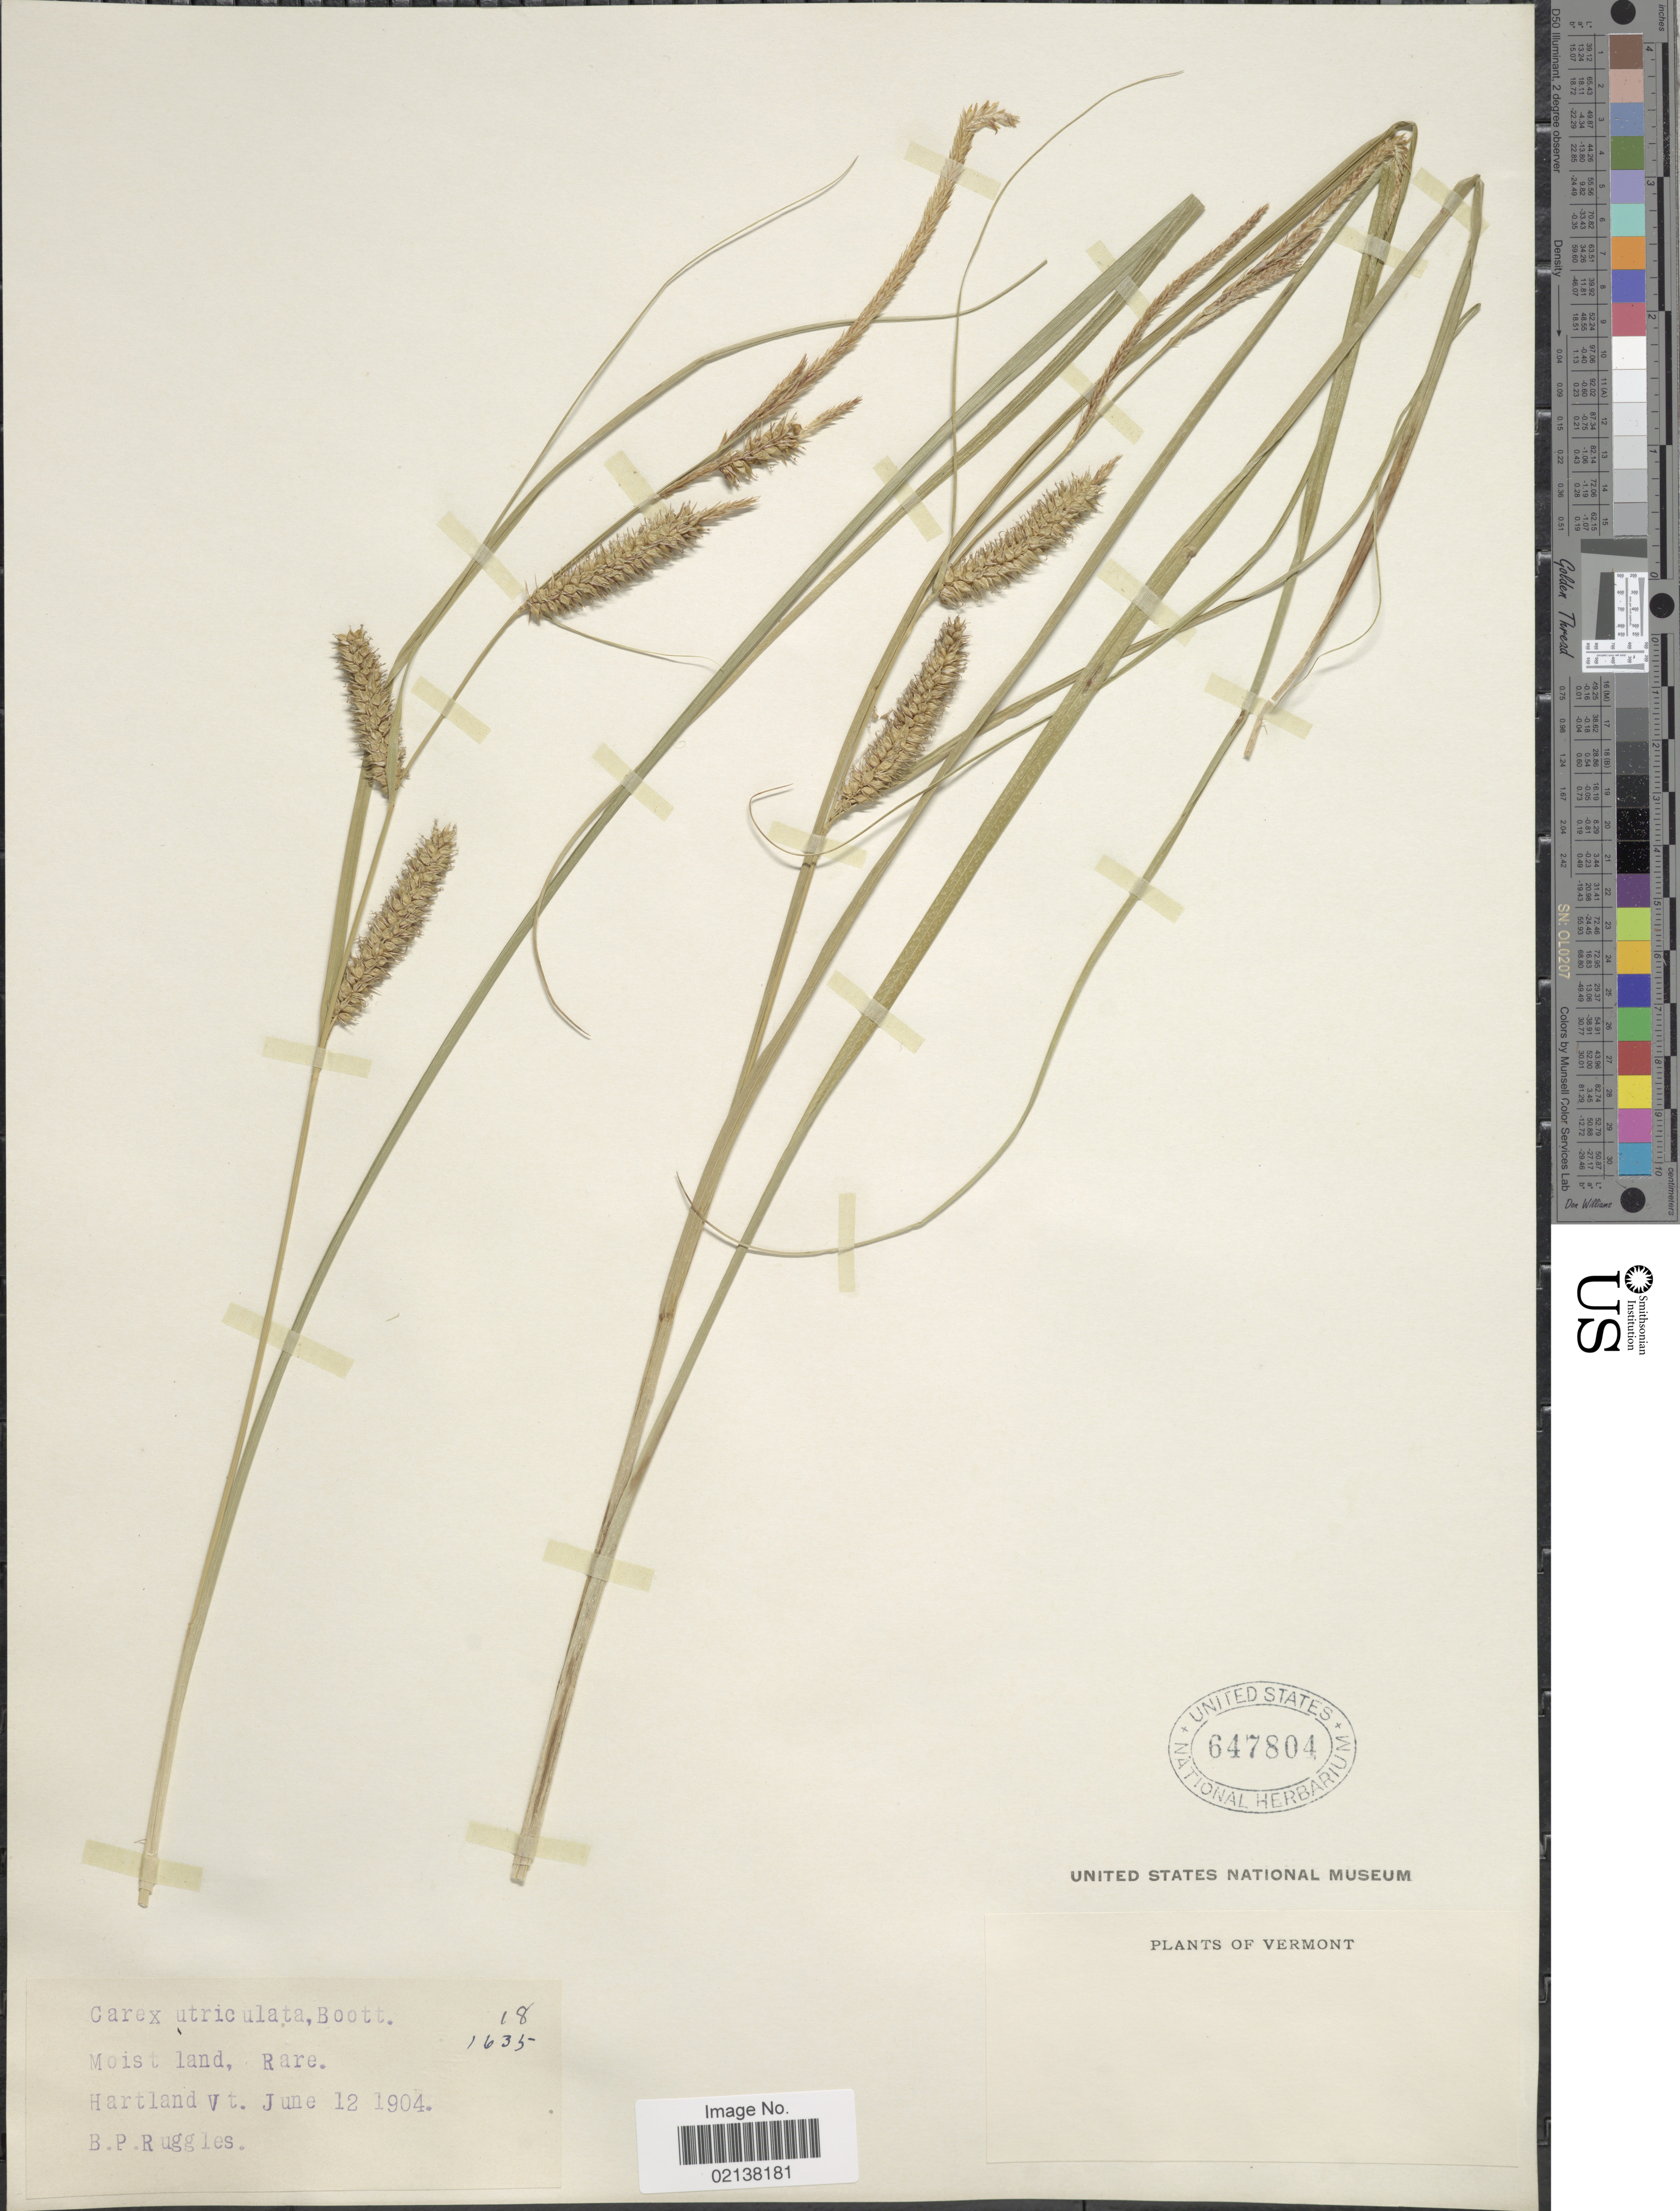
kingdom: Plantae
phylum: Tracheophyta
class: Liliopsida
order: Poales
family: Cyperaceae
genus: Carex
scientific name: Carex utriculata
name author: Boott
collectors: B. Ruggles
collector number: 18/1635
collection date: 1904-06-12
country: United States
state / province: Vermont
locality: Hartland Vt.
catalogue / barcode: US 647804